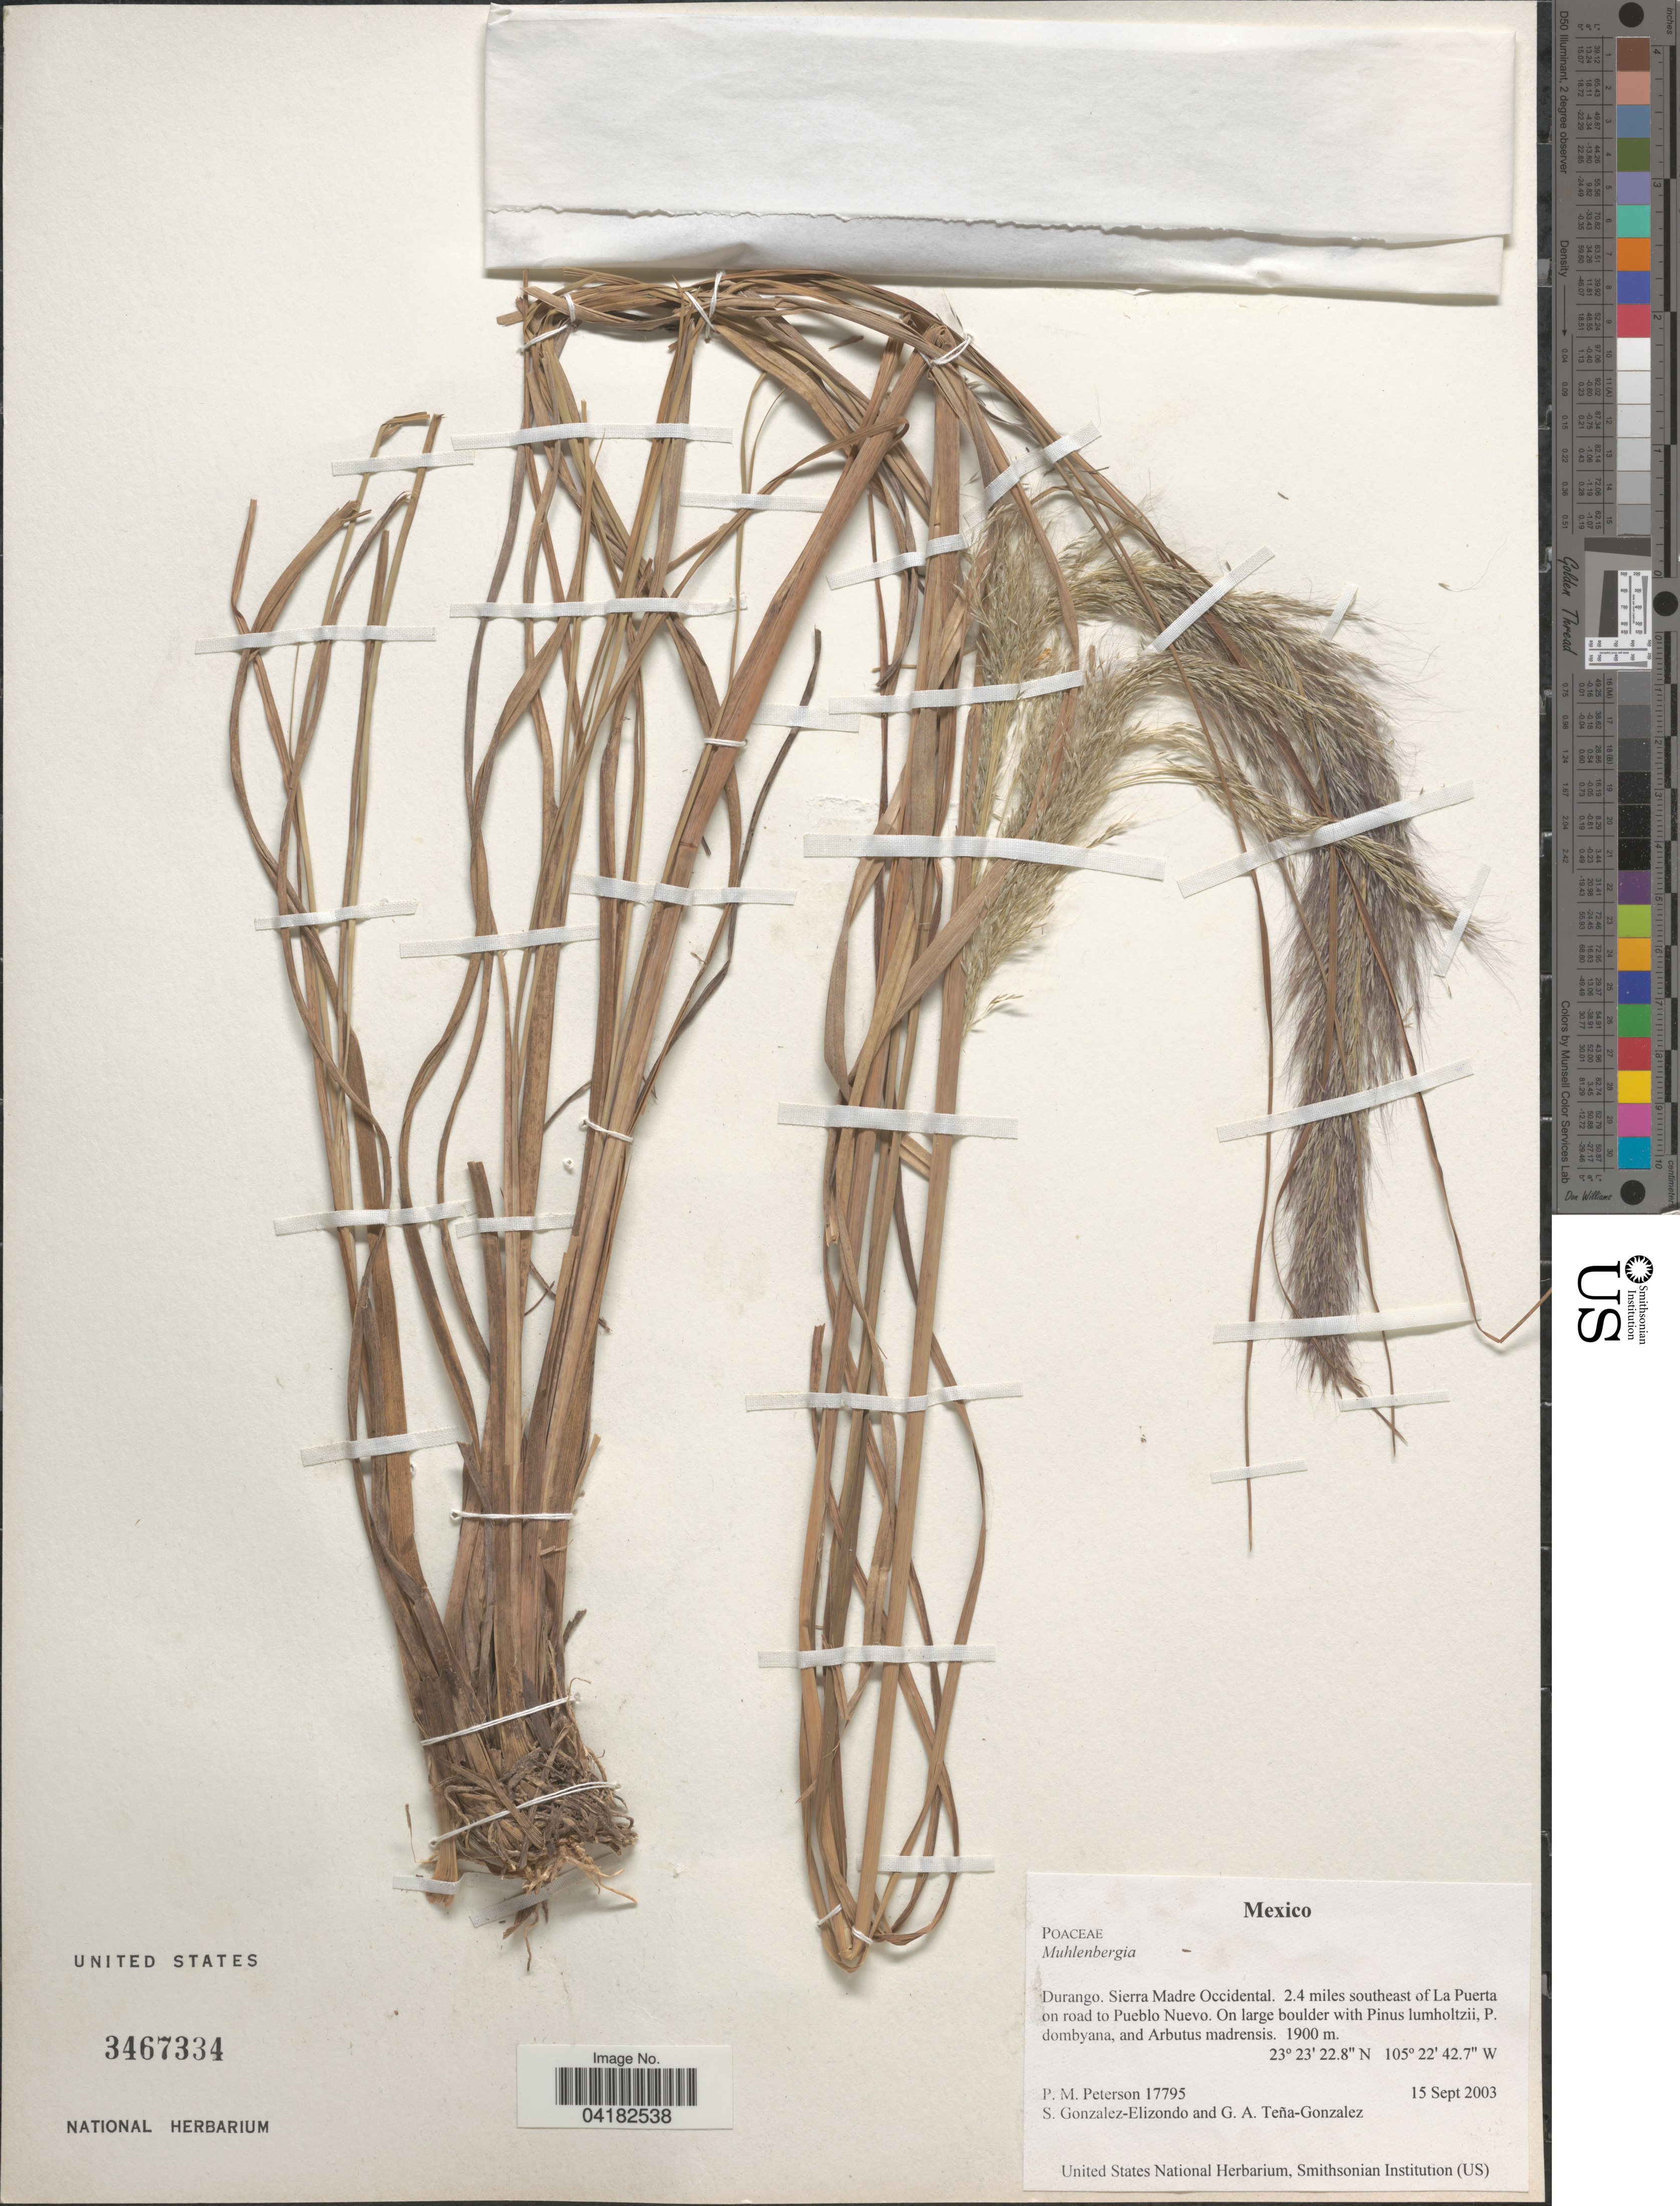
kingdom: Plantae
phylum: Tracheophyta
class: Liliopsida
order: Poales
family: Poaceae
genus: Muhlenbergia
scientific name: Muhlenbergia sp.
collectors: P. M. Peterson, S. Gonzalez-Elizondo & G. Teña-Gonzalez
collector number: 17795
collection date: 2003-09-15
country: Mexico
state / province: Durango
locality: Sierra Madre Occidental. 2.4 miles southeast of La Puerta on road to Pueblo Nuevo.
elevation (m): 1900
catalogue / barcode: US 3467334